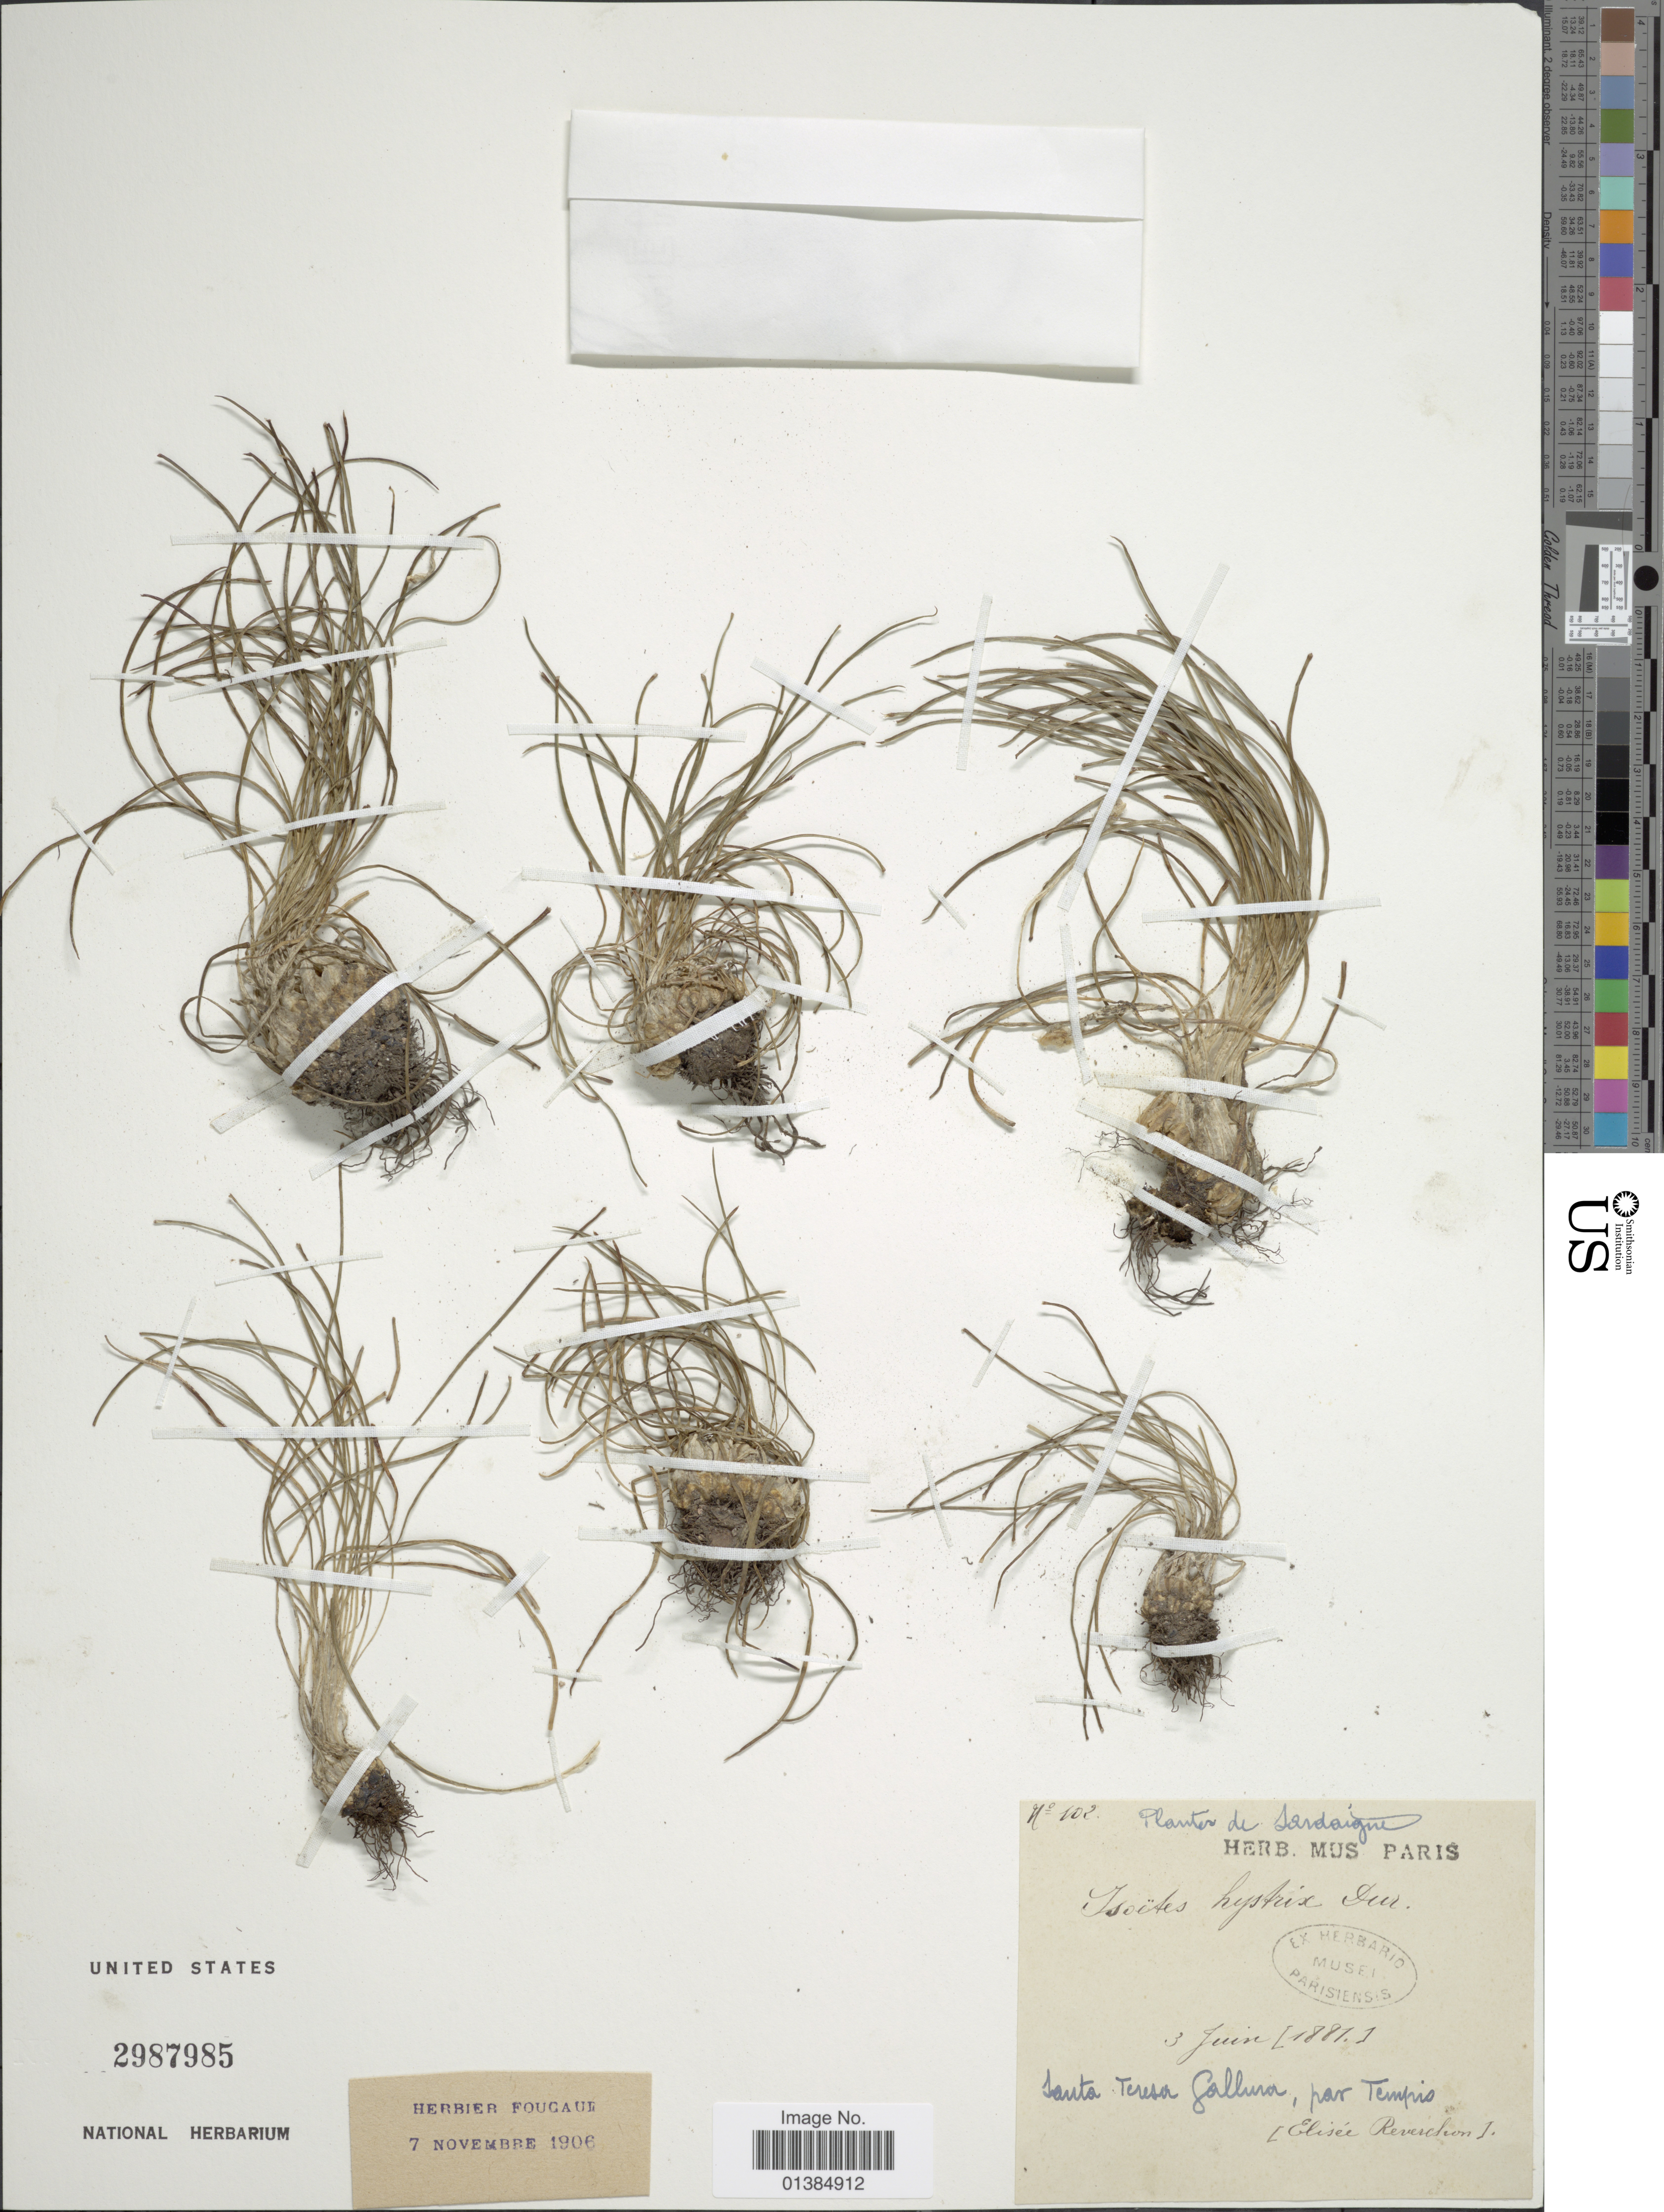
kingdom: Plantae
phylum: Tracheophyta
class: Lycopodiopsida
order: Isoetales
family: Isoetaceae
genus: Isoetes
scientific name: Isoetes histrix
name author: Bory & Durieu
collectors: E. Reverchon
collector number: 102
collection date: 1881-06-03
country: Italy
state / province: Sardegna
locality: Sardaigne, Santa Teresa Gallura, par Tempio.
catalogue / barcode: US 2987985